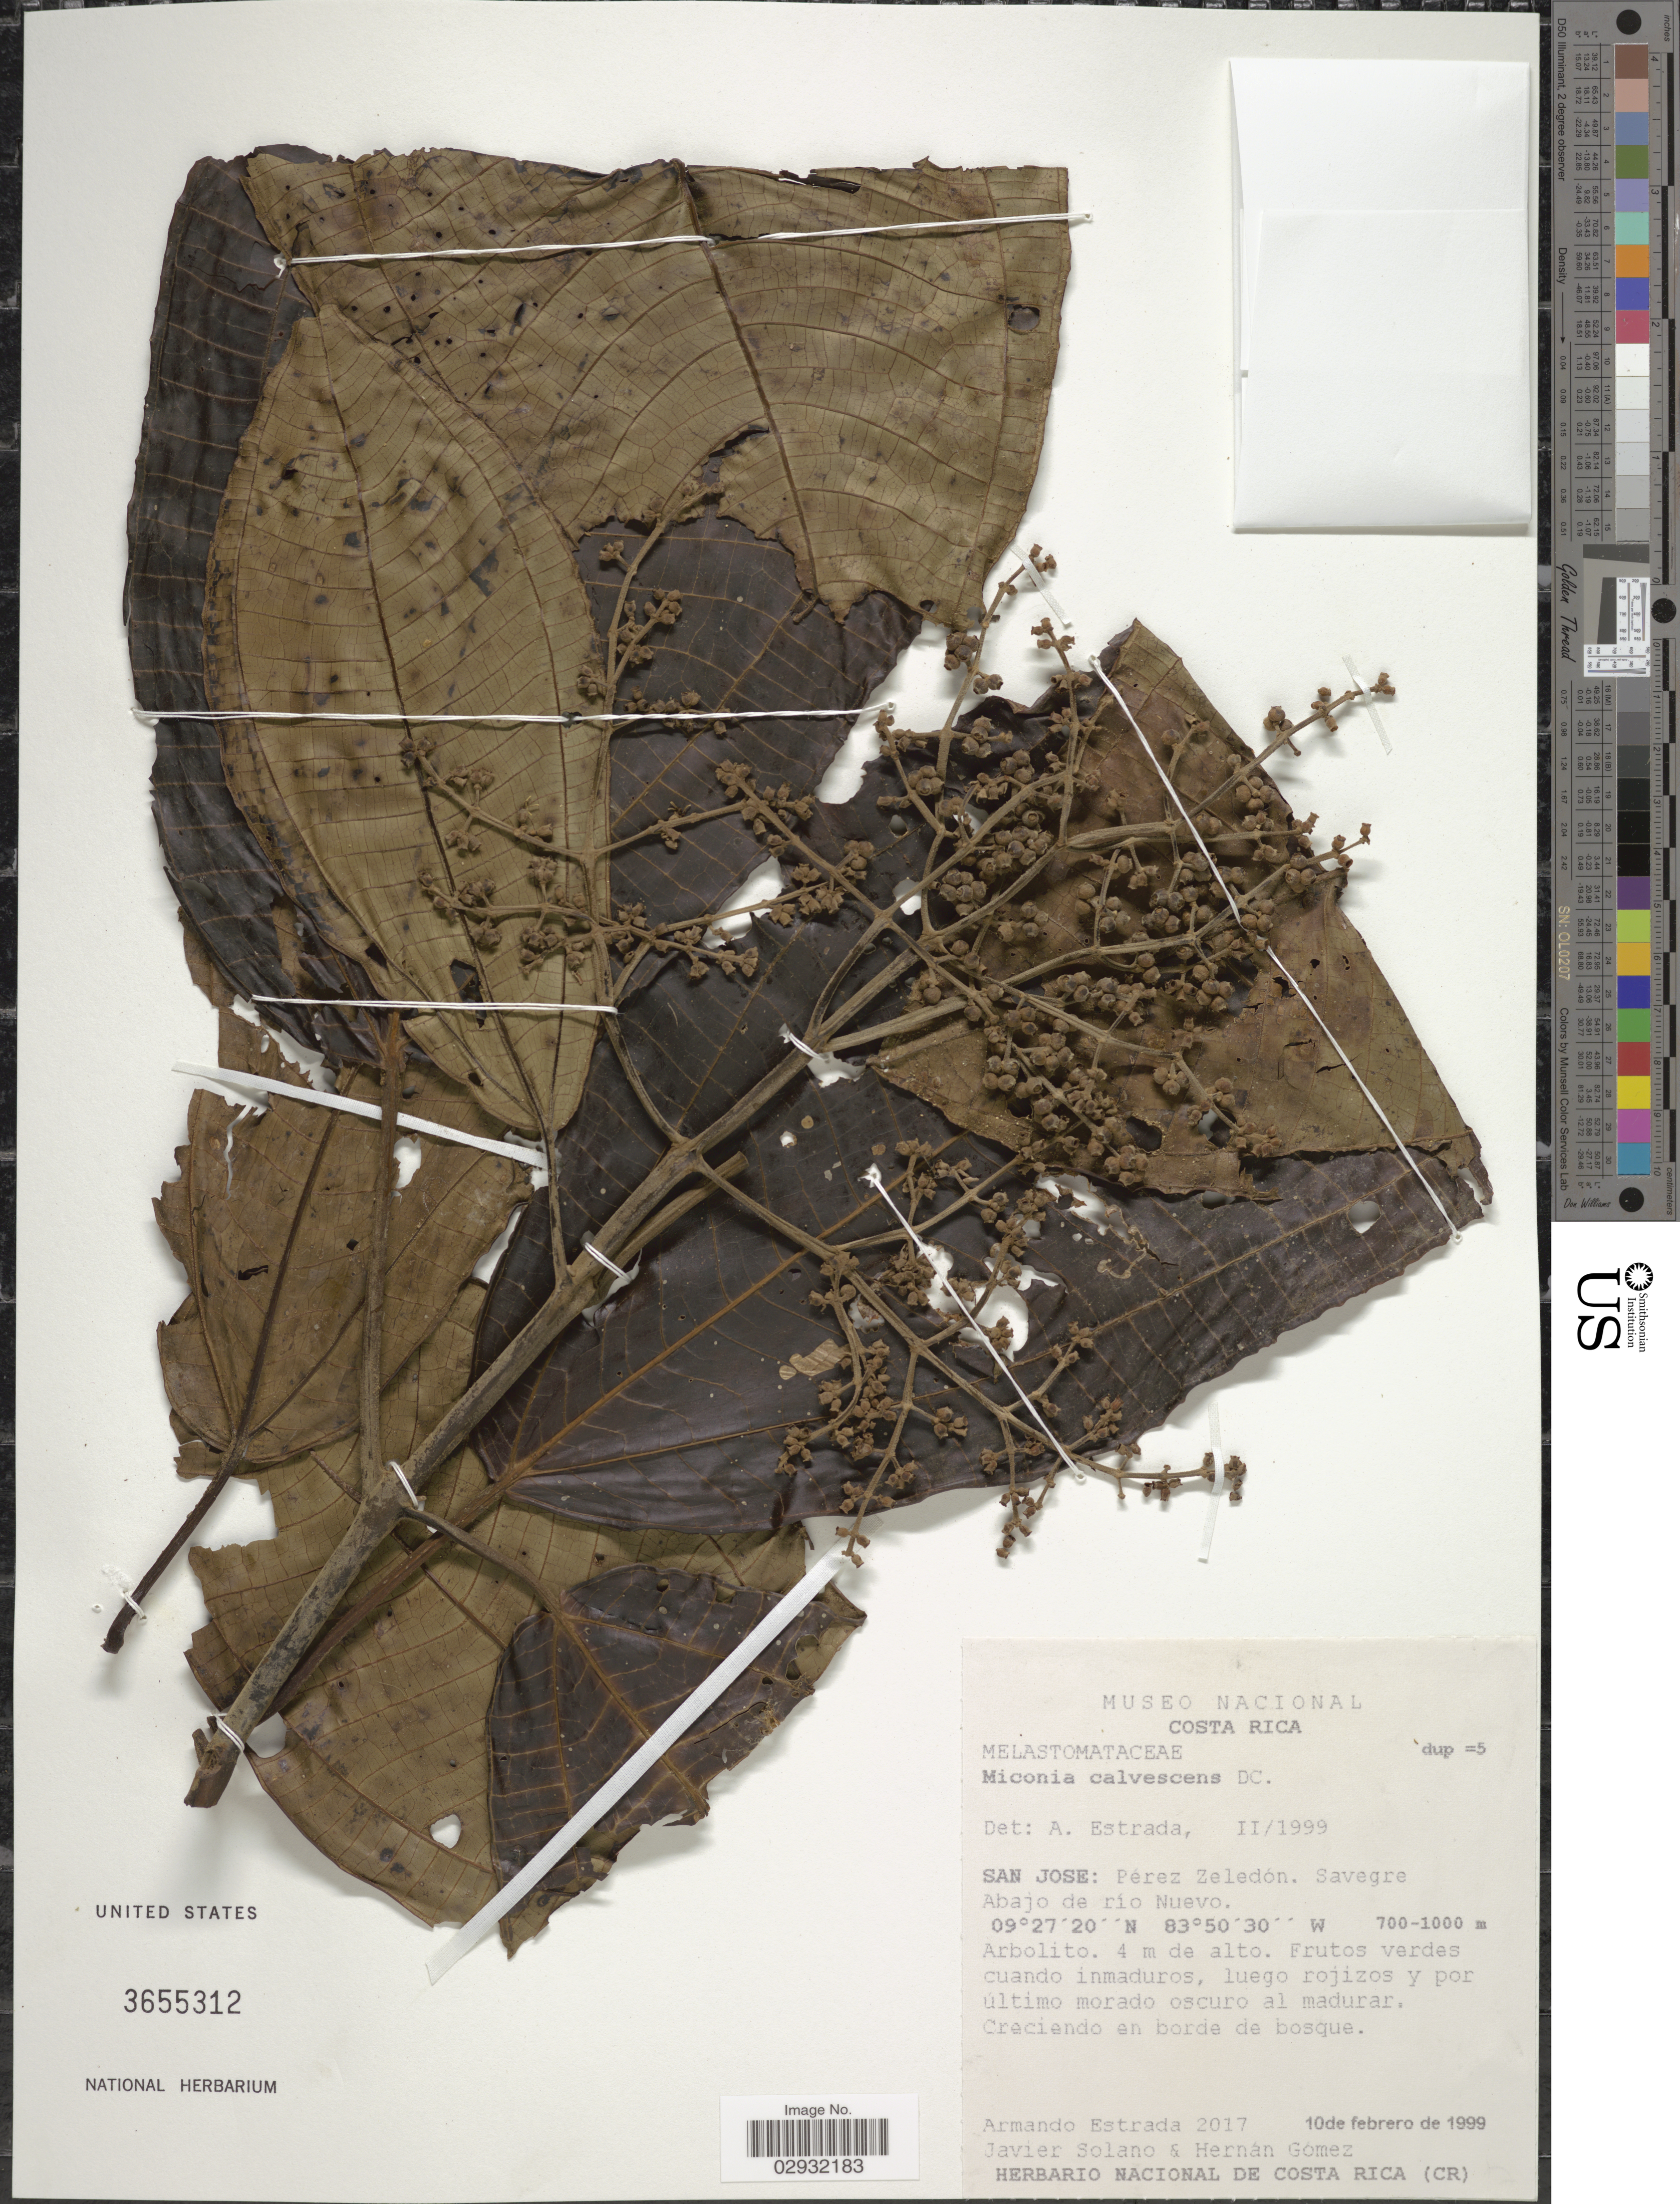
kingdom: Plantae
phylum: Tracheophyta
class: Magnoliopsida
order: Myrtales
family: Melastomataceae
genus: Miconia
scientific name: Miconia calvescens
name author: DC.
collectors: A. Estrada, J. Solano & H. Gomez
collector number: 2017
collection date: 1999-02-10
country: Costa Rica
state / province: San José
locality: San Jose: Pérez Zeledón, Savegre Abajo de rio Nuevo.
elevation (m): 700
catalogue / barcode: US 3655312